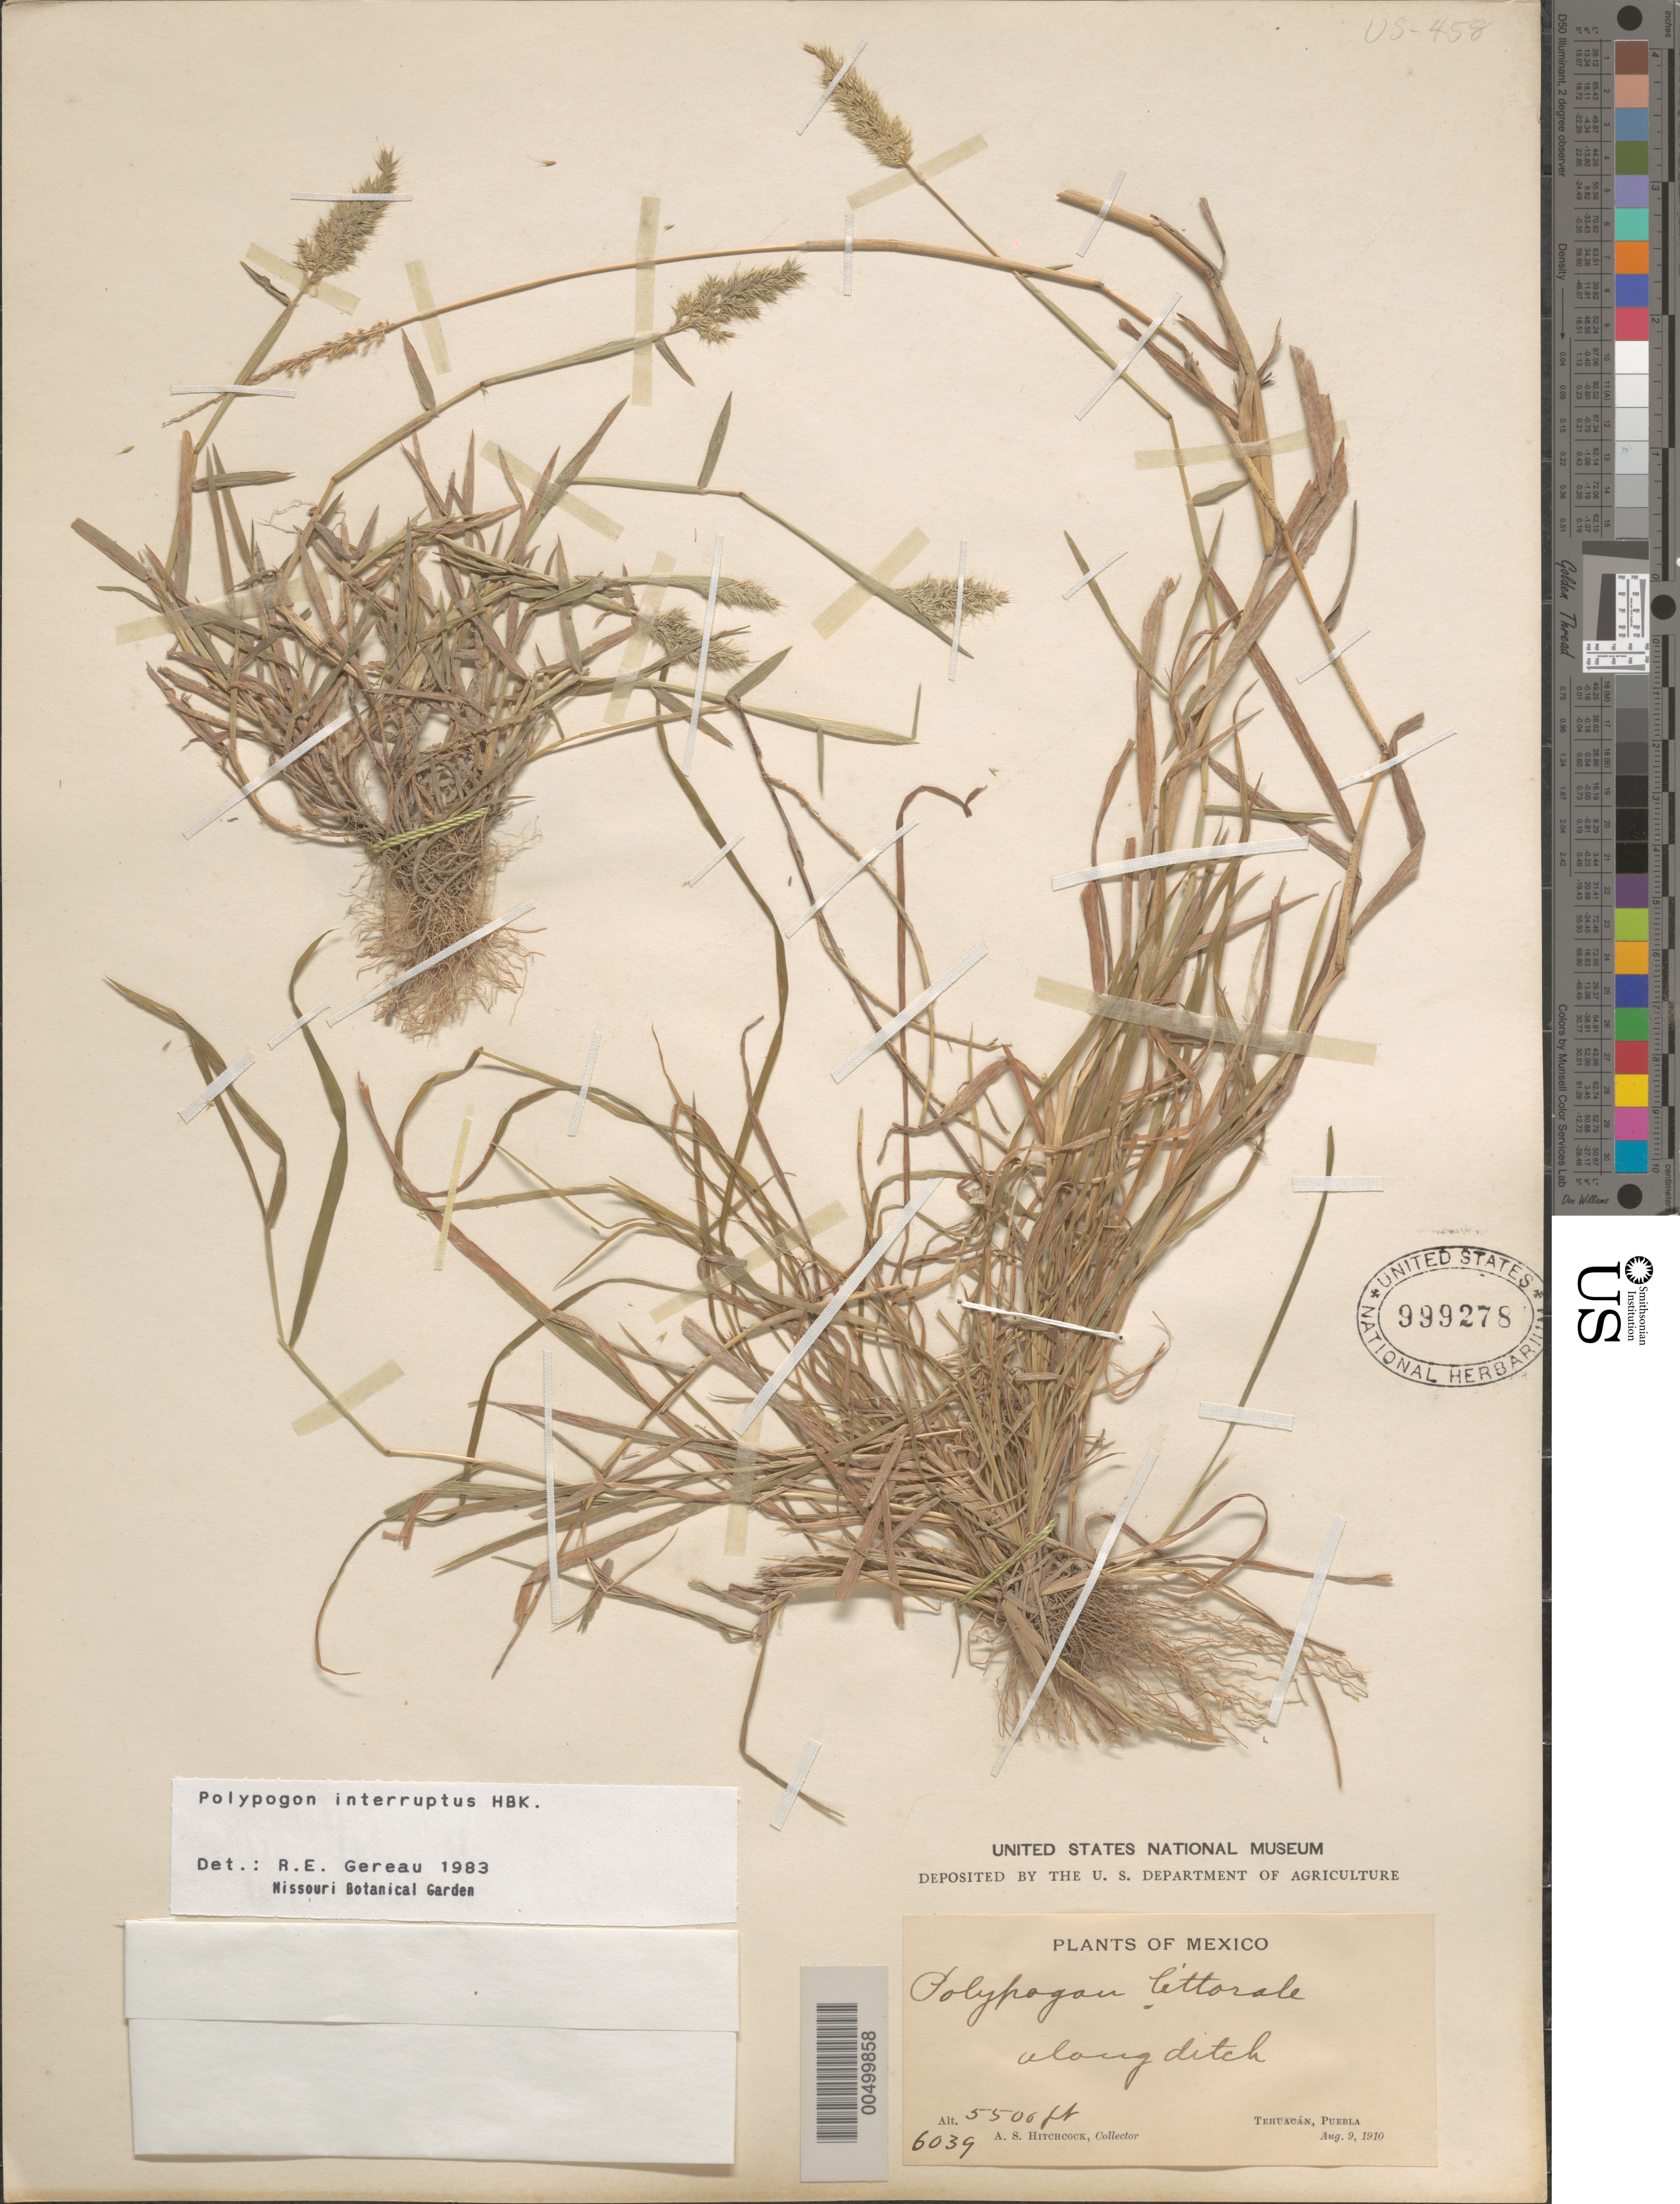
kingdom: Plantae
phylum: Tracheophyta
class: Liliopsida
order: Poales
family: Poaceae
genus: Polypogon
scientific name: Polypogon interruptus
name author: Kunth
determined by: Gereau, R. E.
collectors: A. S. Hitchcock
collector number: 6039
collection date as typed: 9 Aug 1910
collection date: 1910-08-09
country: Mexico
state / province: Puebla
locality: Tehuac n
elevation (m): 1676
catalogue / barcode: US 999278